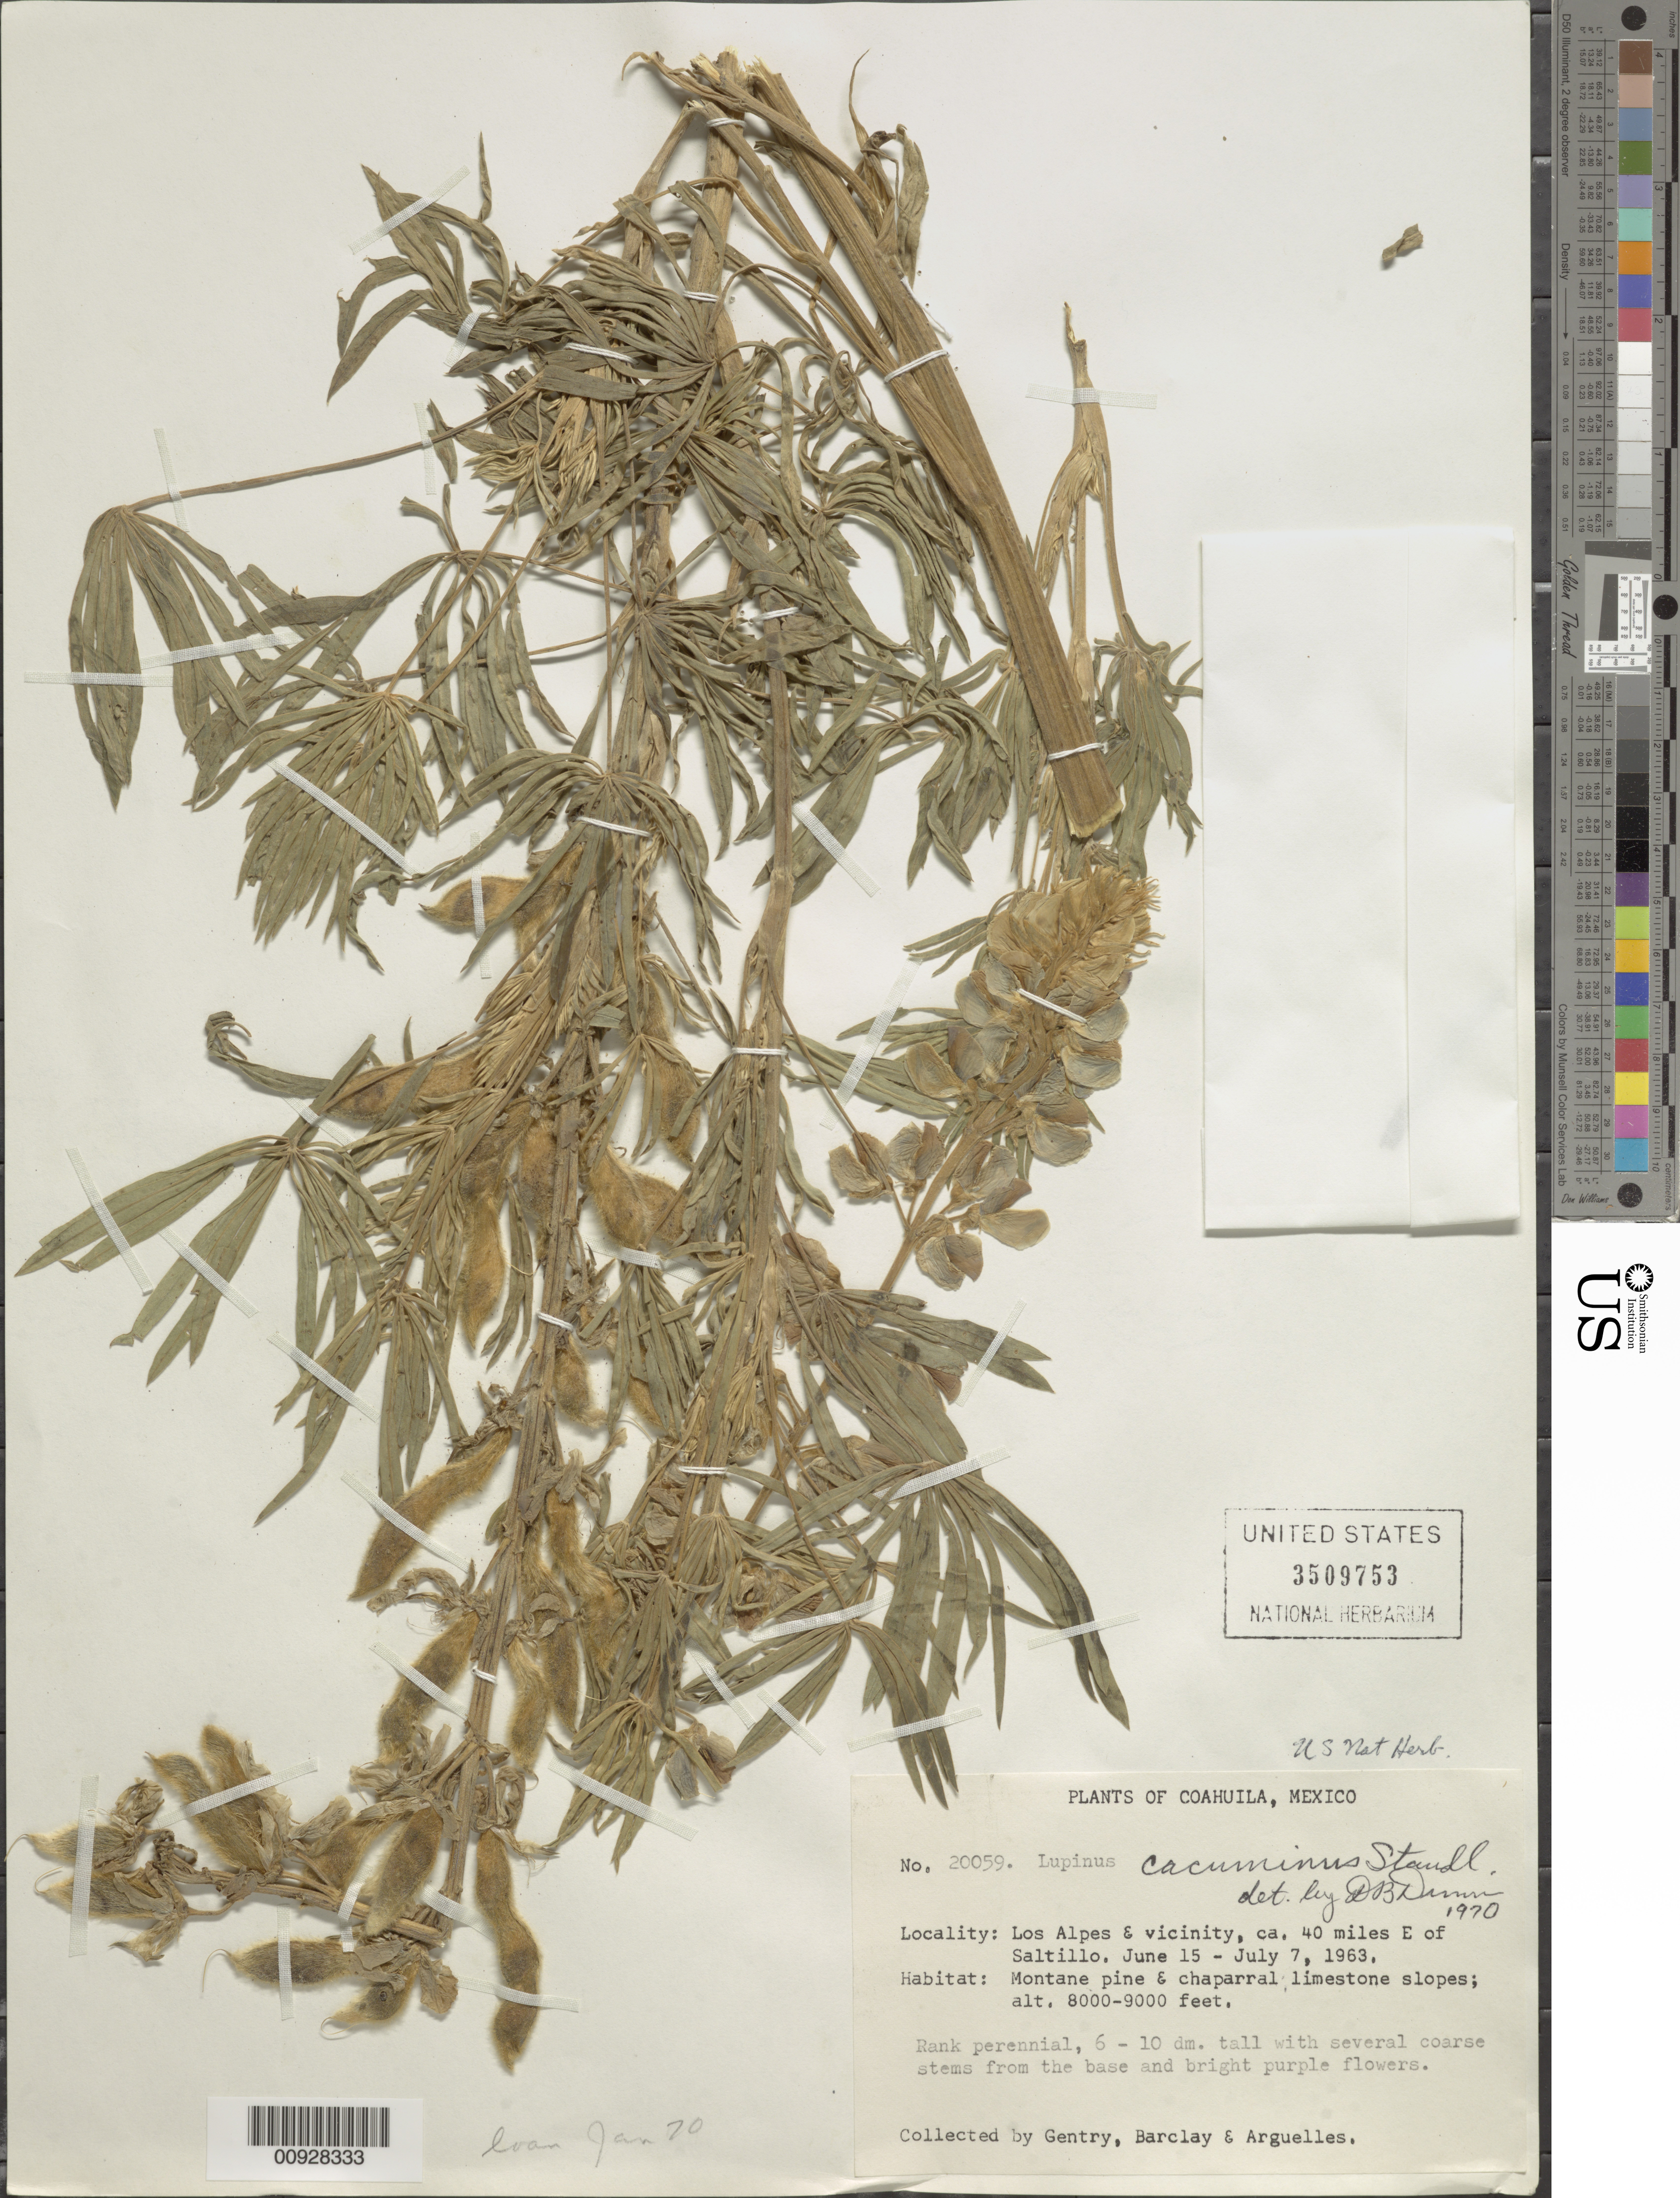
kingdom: Plantae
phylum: Tracheophyta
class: Magnoliopsida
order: Fabales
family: Fabaceae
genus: Lupinus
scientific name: Lupinus cacuminis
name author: Standl.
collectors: Gentry, --, -- Barclay & Arguelles, --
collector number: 20059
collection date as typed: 15 Jun 1963 to 07 Jul 1963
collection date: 1963-06-15/1963-07-07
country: Mexico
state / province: Coahuila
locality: Los Alpes & vicinity, ca. 40 miles E of Saltillo.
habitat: Montane pine & chaparra; limestone slopes.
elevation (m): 2438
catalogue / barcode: US 3509753